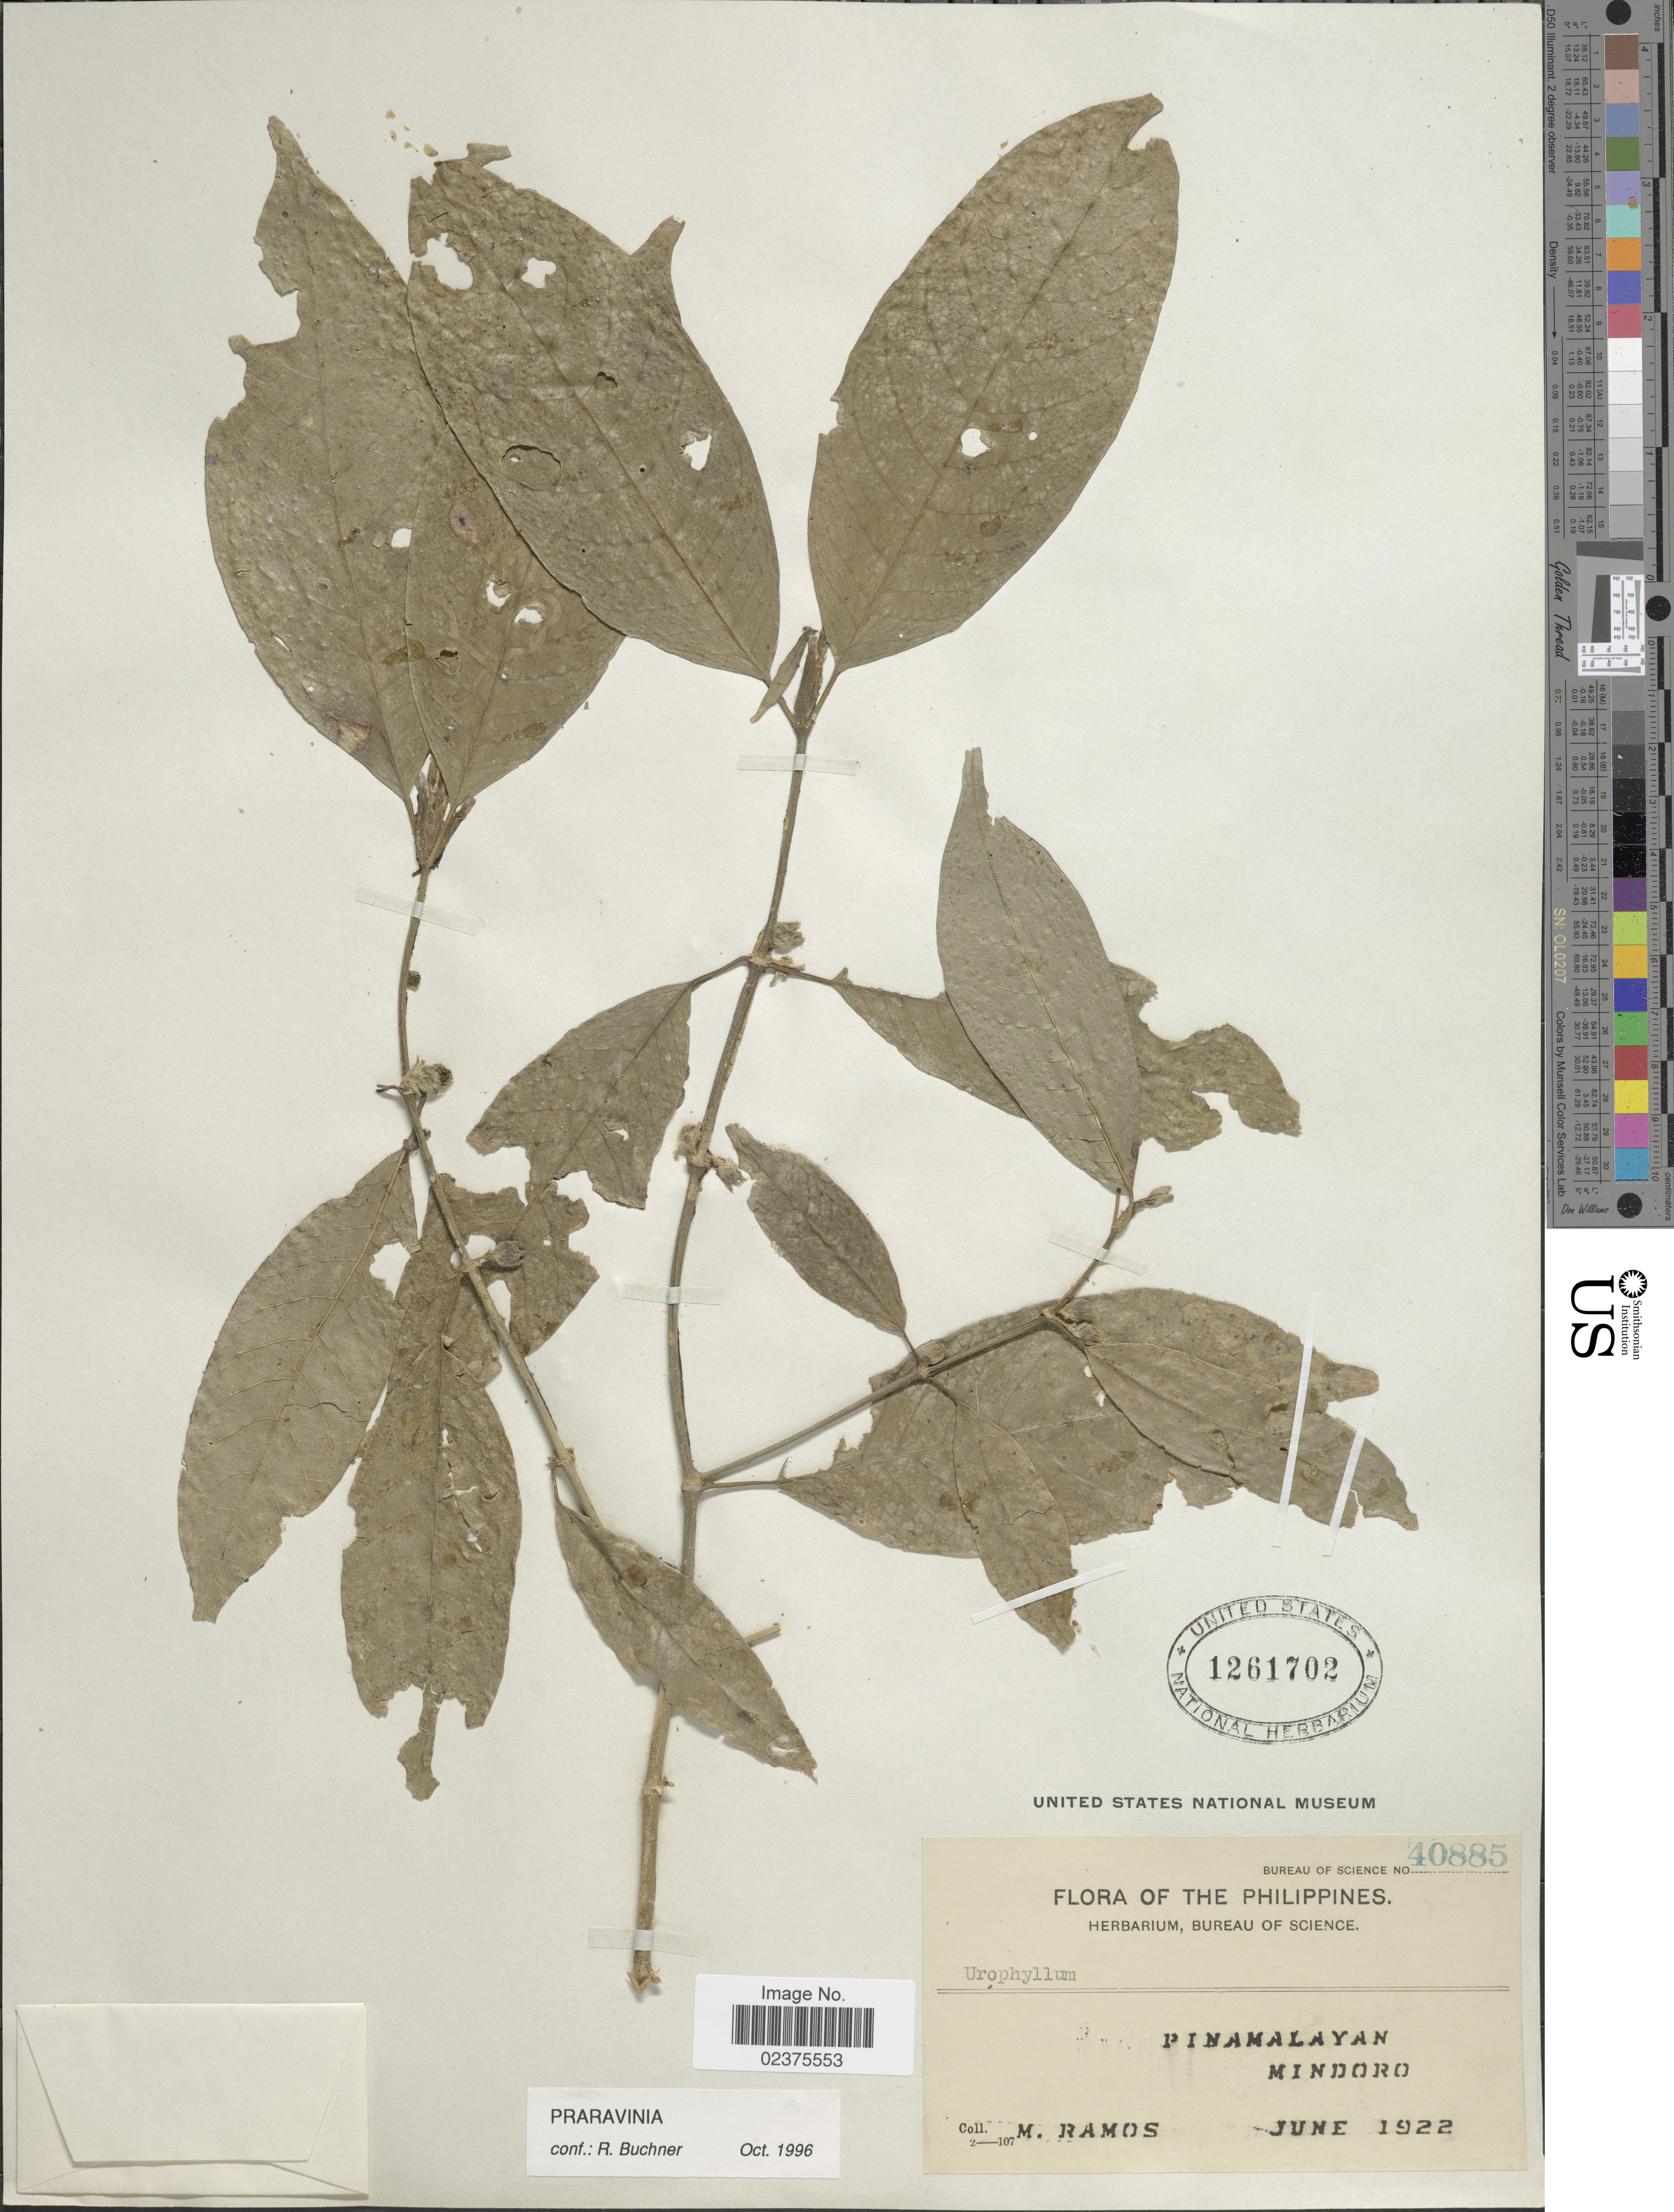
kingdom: Plantae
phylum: Tracheophyta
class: Magnoliopsida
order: Gentianales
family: Rubiaceae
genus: Praravinia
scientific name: Praravinia sp.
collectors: M. Ramos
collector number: Bureau of Science 40885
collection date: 1922-06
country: Philippines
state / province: Mimaropa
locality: Pinamalayan, Mindoro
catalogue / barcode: US 1261702